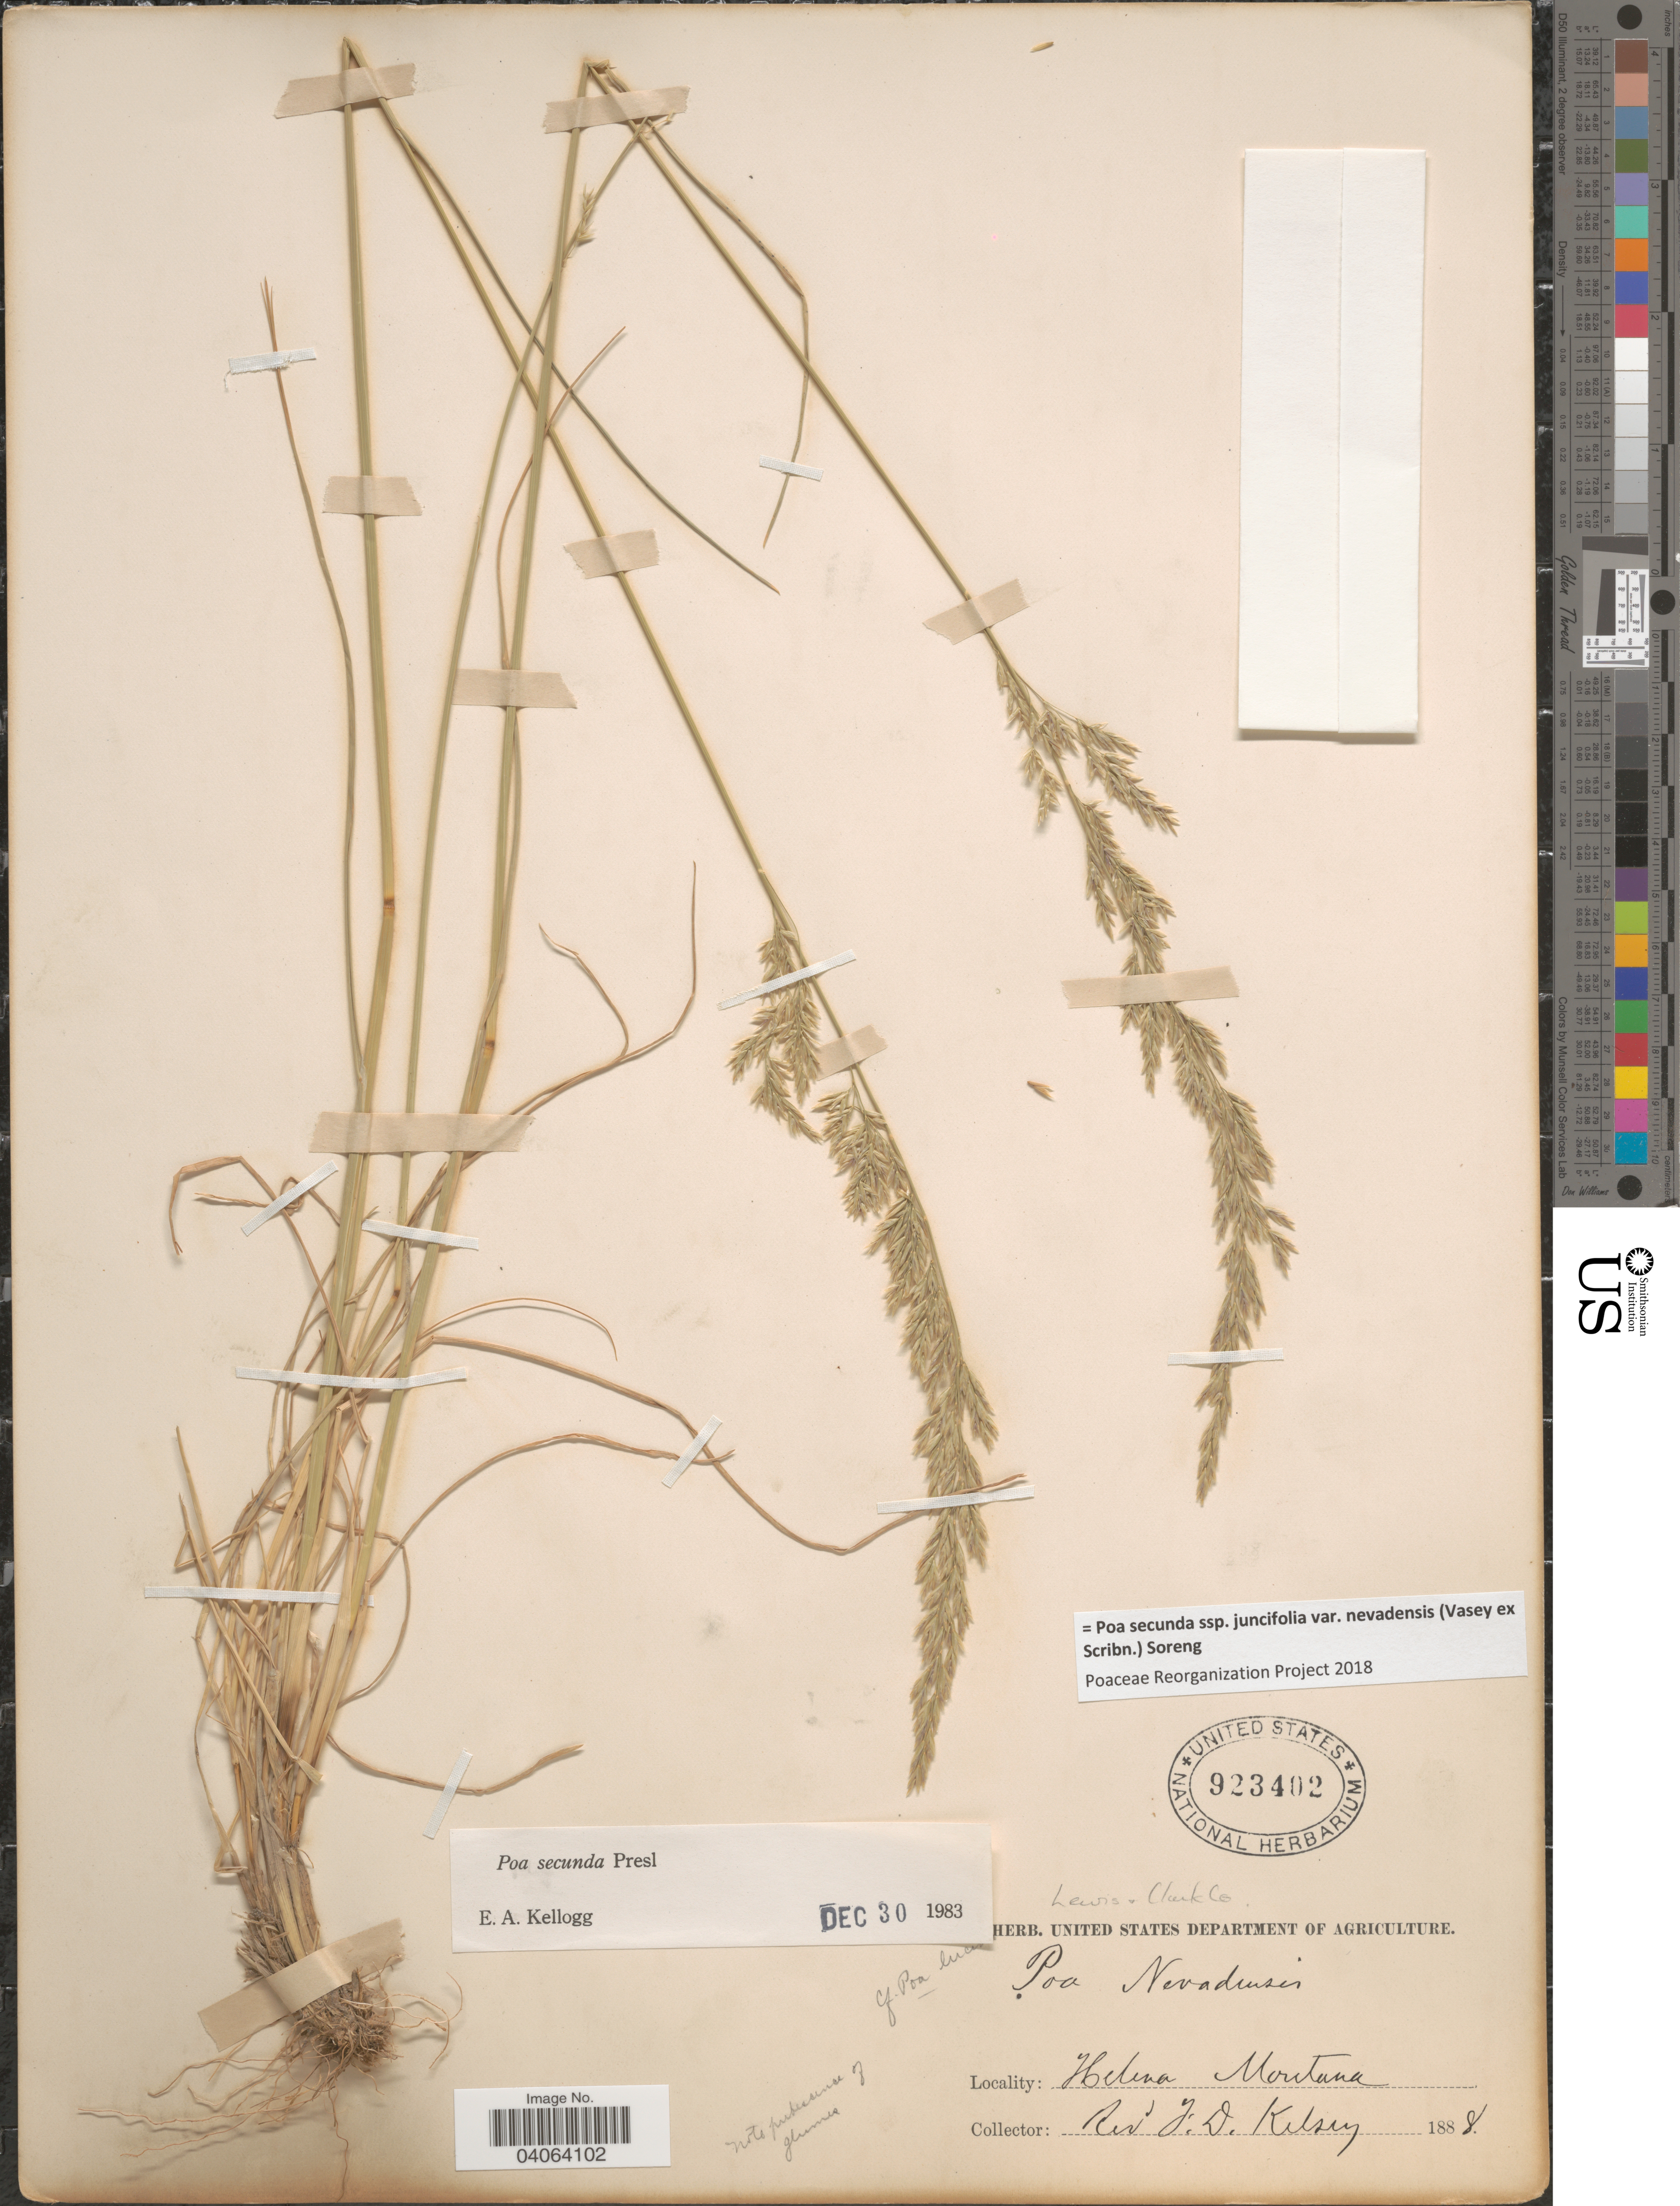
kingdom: Plantae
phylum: Tracheophyta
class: Liliopsida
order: Poales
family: Poaceae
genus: Poa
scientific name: Poa secunda subsp. juncifolia var. nevadensis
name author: (Vasey ex Scribn.) Soreng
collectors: F. Kelsey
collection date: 1888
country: United States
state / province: Montana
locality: Lewis + Clark Co. Helena.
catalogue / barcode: US 923402